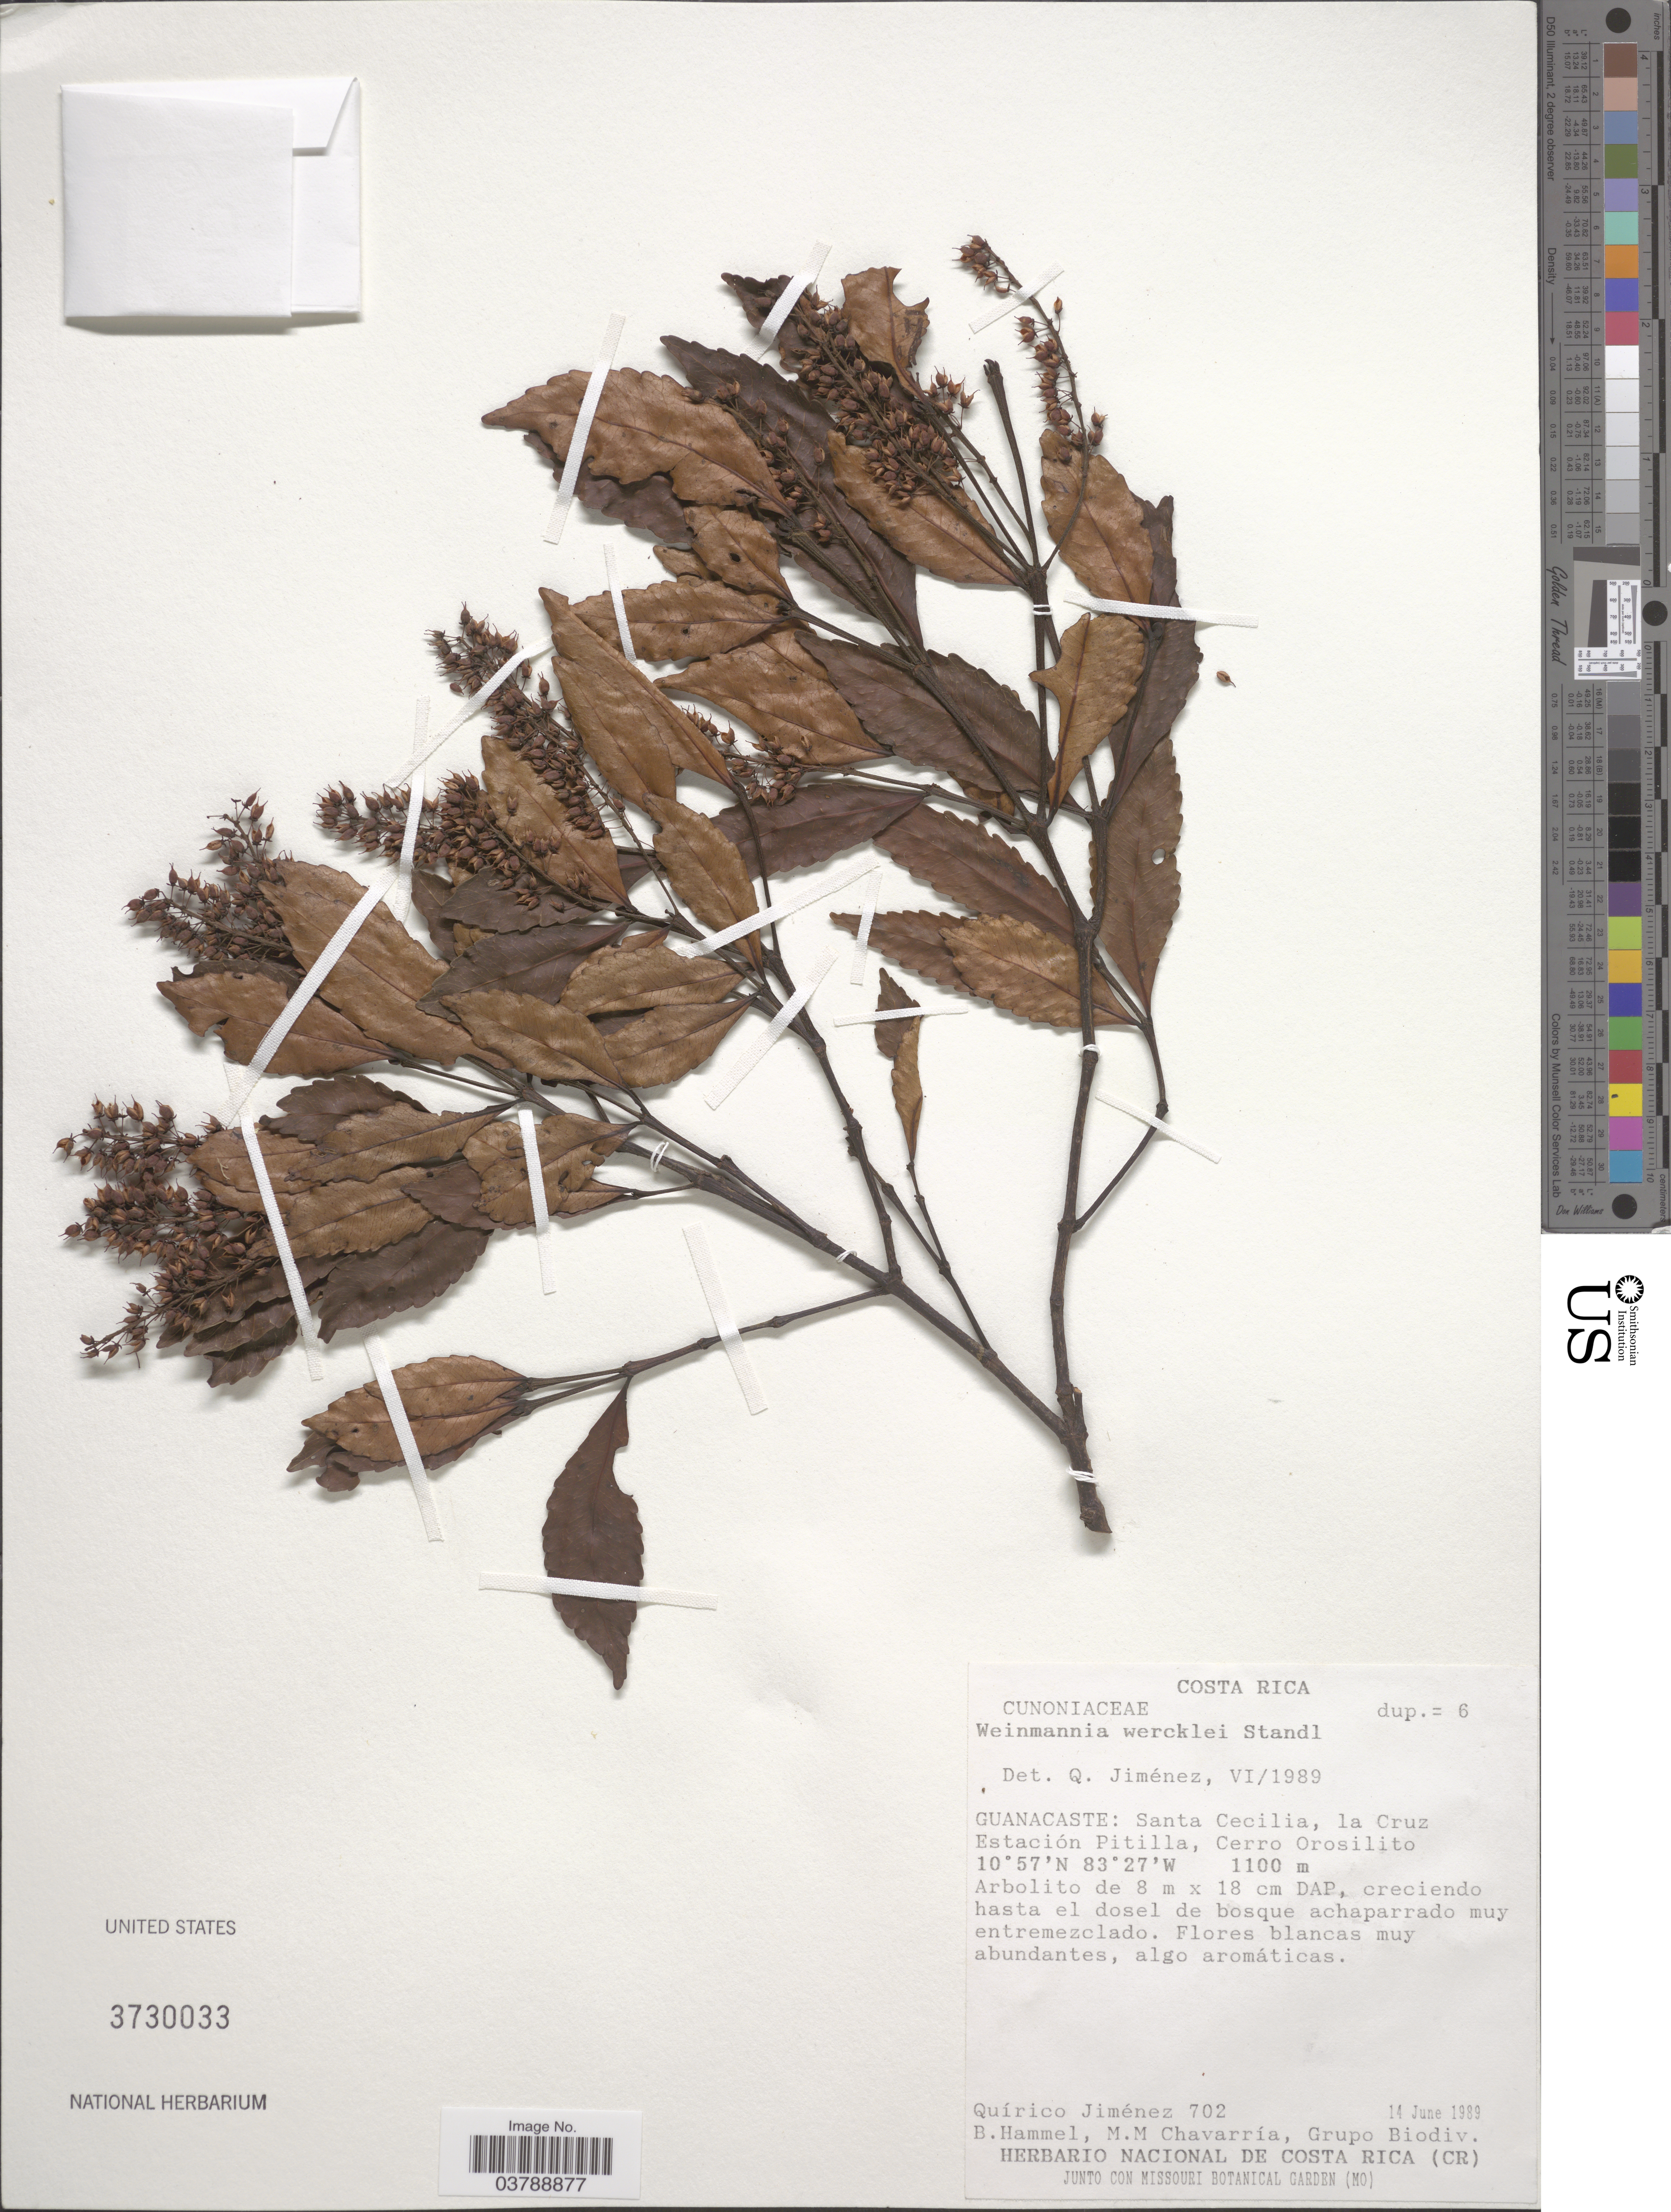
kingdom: Plantae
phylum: Tracheophyta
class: Magnoliopsida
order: Oxalidales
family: Cunoniaceae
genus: Weinmannia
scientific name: Weinmannia wercklei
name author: Standl.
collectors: Q. Jiménez Madrigal, B. Hammel, M. Chavarría & Grupo Biodiv.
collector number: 702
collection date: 1989-06-14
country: Costa Rica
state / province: Guanacaste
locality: Santa Cecilia, la Cruz Estación Pitilla, Cerro Orosilito.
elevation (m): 1100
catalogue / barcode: US 3730033